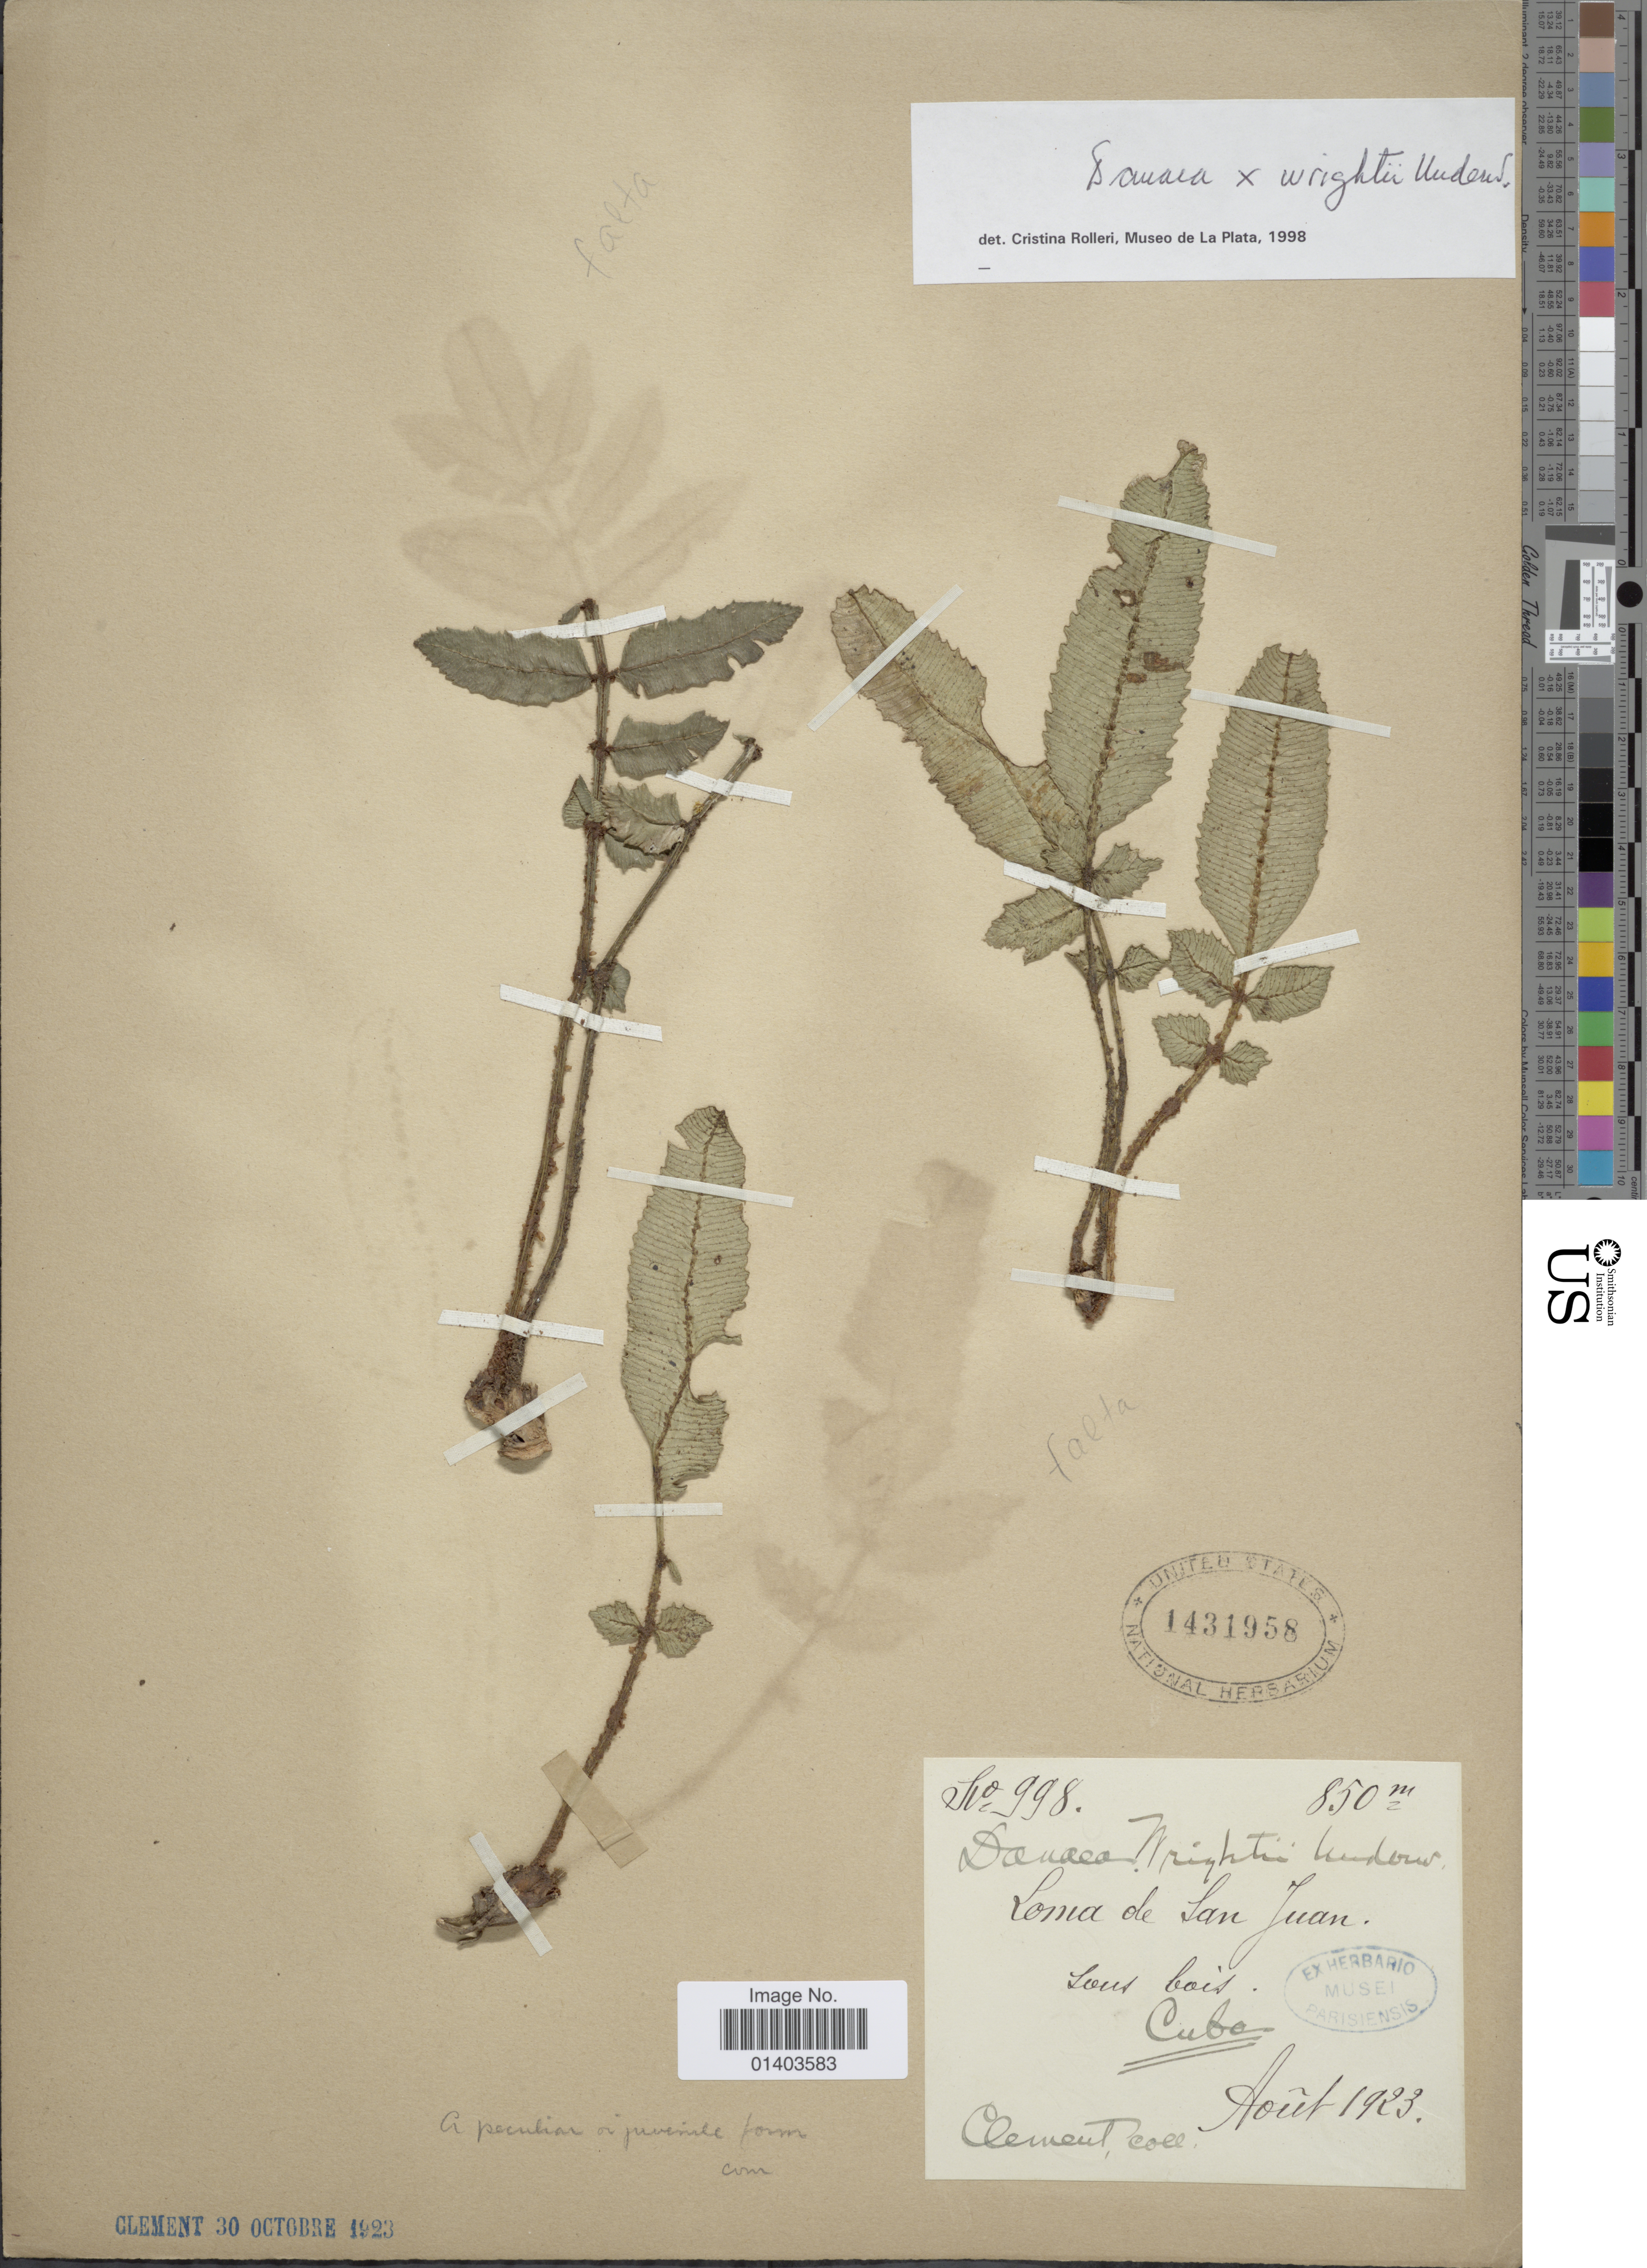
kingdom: Plantae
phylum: Tracheophyta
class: Polypodiopsida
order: Marattiales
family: Marattiaceae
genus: Danaea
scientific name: Danaea x wrightii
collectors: -. Clement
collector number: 998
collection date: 1923-08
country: Cuba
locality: Loma de San Juan, Sous bois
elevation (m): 850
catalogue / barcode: US 1431958